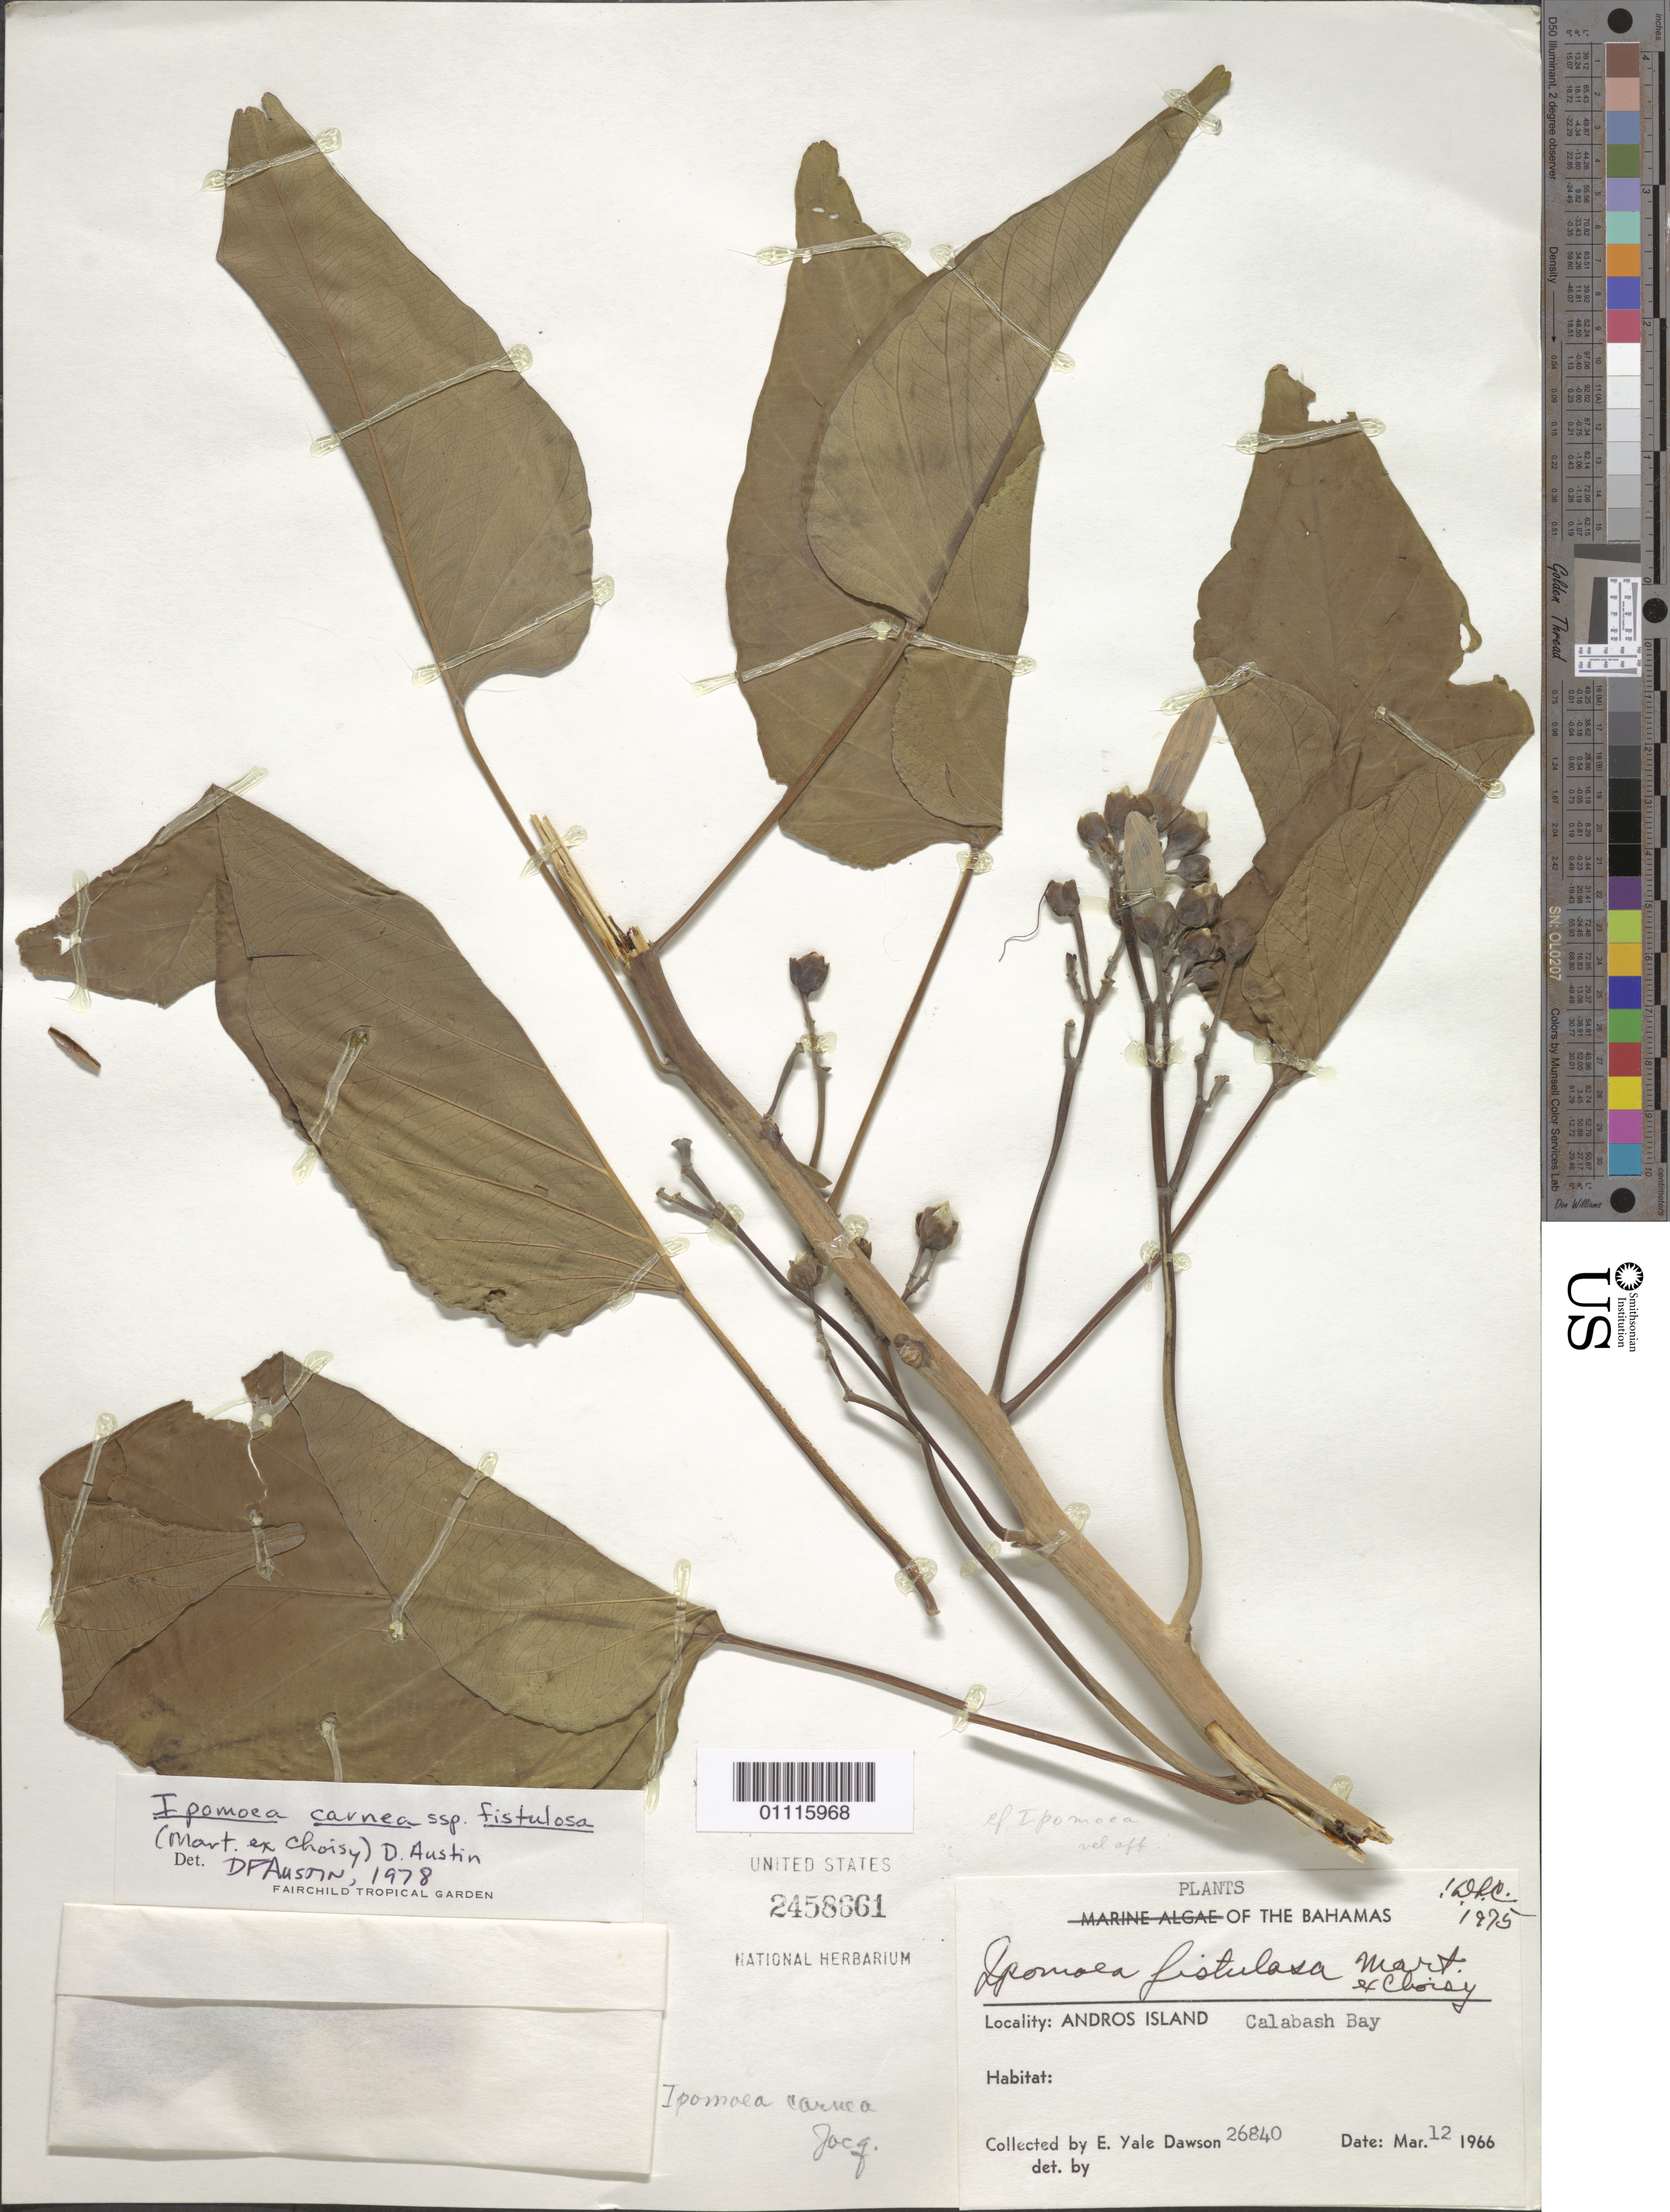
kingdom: Plantae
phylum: Tracheophyta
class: Magnoliopsida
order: Solanales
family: Convolvulaceae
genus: Ipomoea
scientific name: Ipomoea carnea subsp. fistulosa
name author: (Mart. ex Choisy) D.F. Austin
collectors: E. Y. Dawson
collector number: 26840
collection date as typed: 12 Mar 1966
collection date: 1966-03-12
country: Bahamas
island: Andros I.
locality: Calabash Bay.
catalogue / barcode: US 2458661